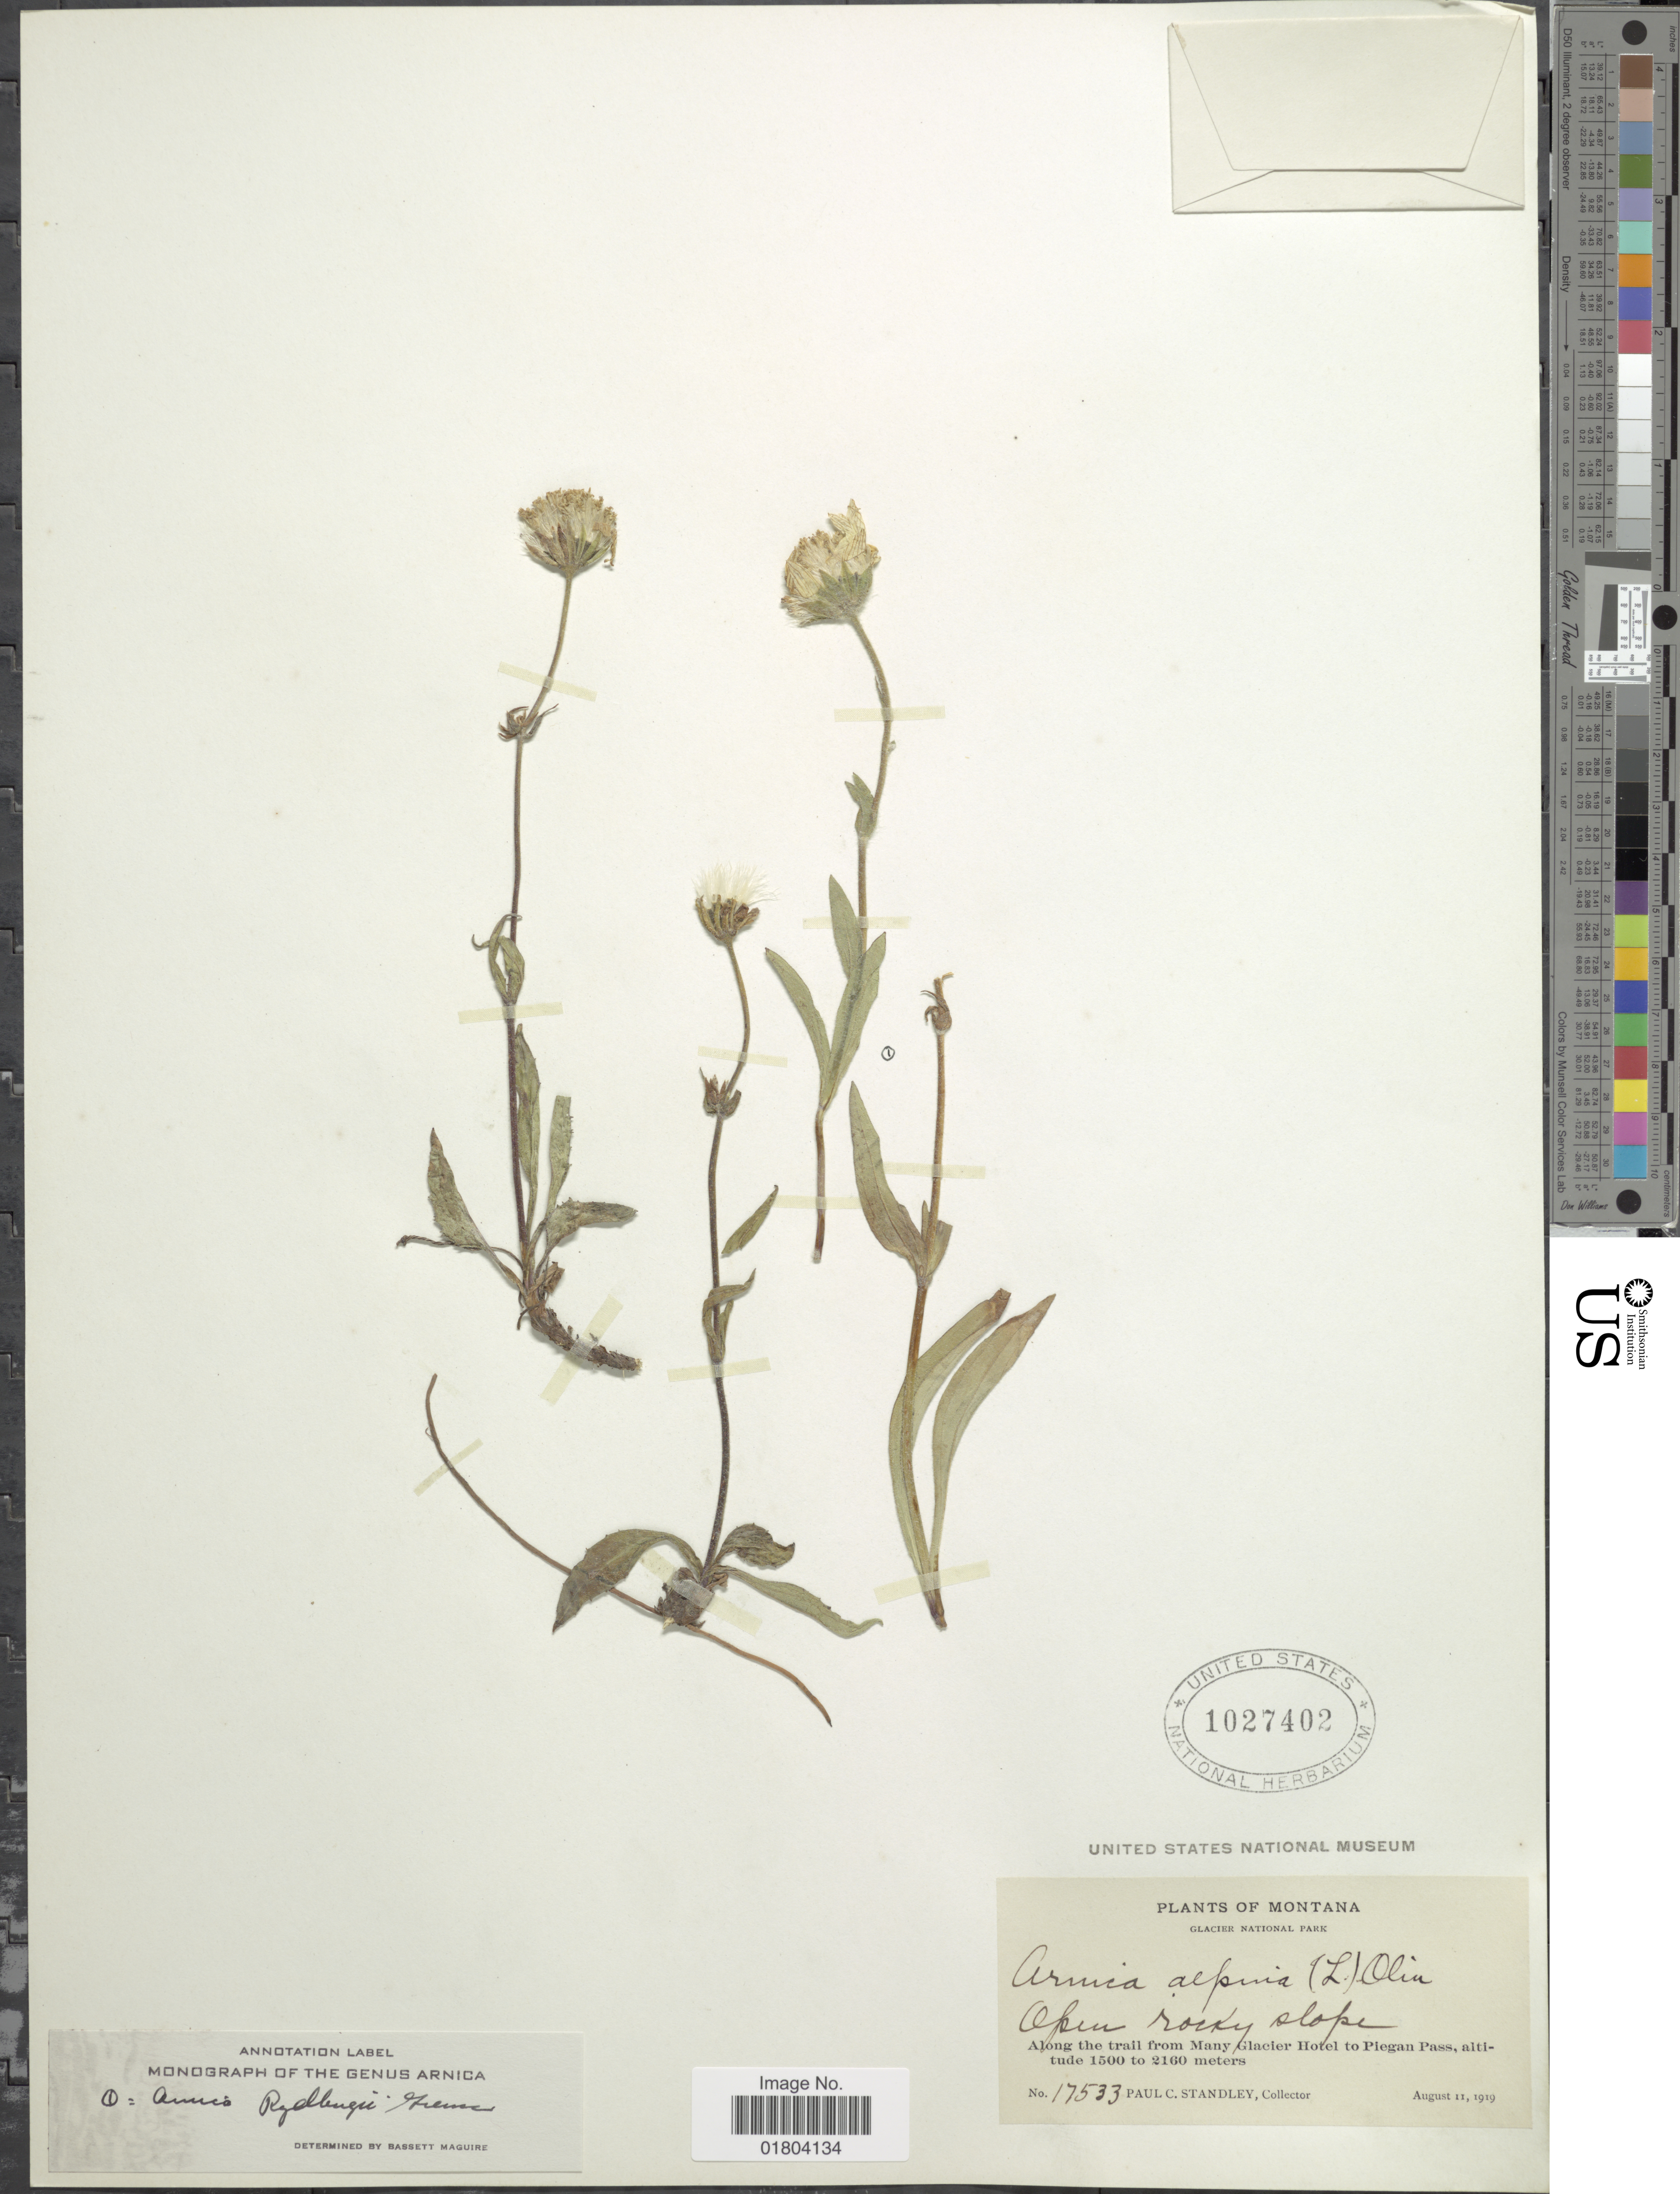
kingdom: Plantae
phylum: Tracheophyta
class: Magnoliopsida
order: Asterales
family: Asteraceae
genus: Arnica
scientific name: Arnica rydbergii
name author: Greene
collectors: P. C. Standley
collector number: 17533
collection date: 1919-08-11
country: United States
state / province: Montana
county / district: Glacier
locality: Glacier National Park, Open rocky slope, Along the trail from Many Glacier Hotel to Piegan Pass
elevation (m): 1500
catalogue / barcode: US 1027402